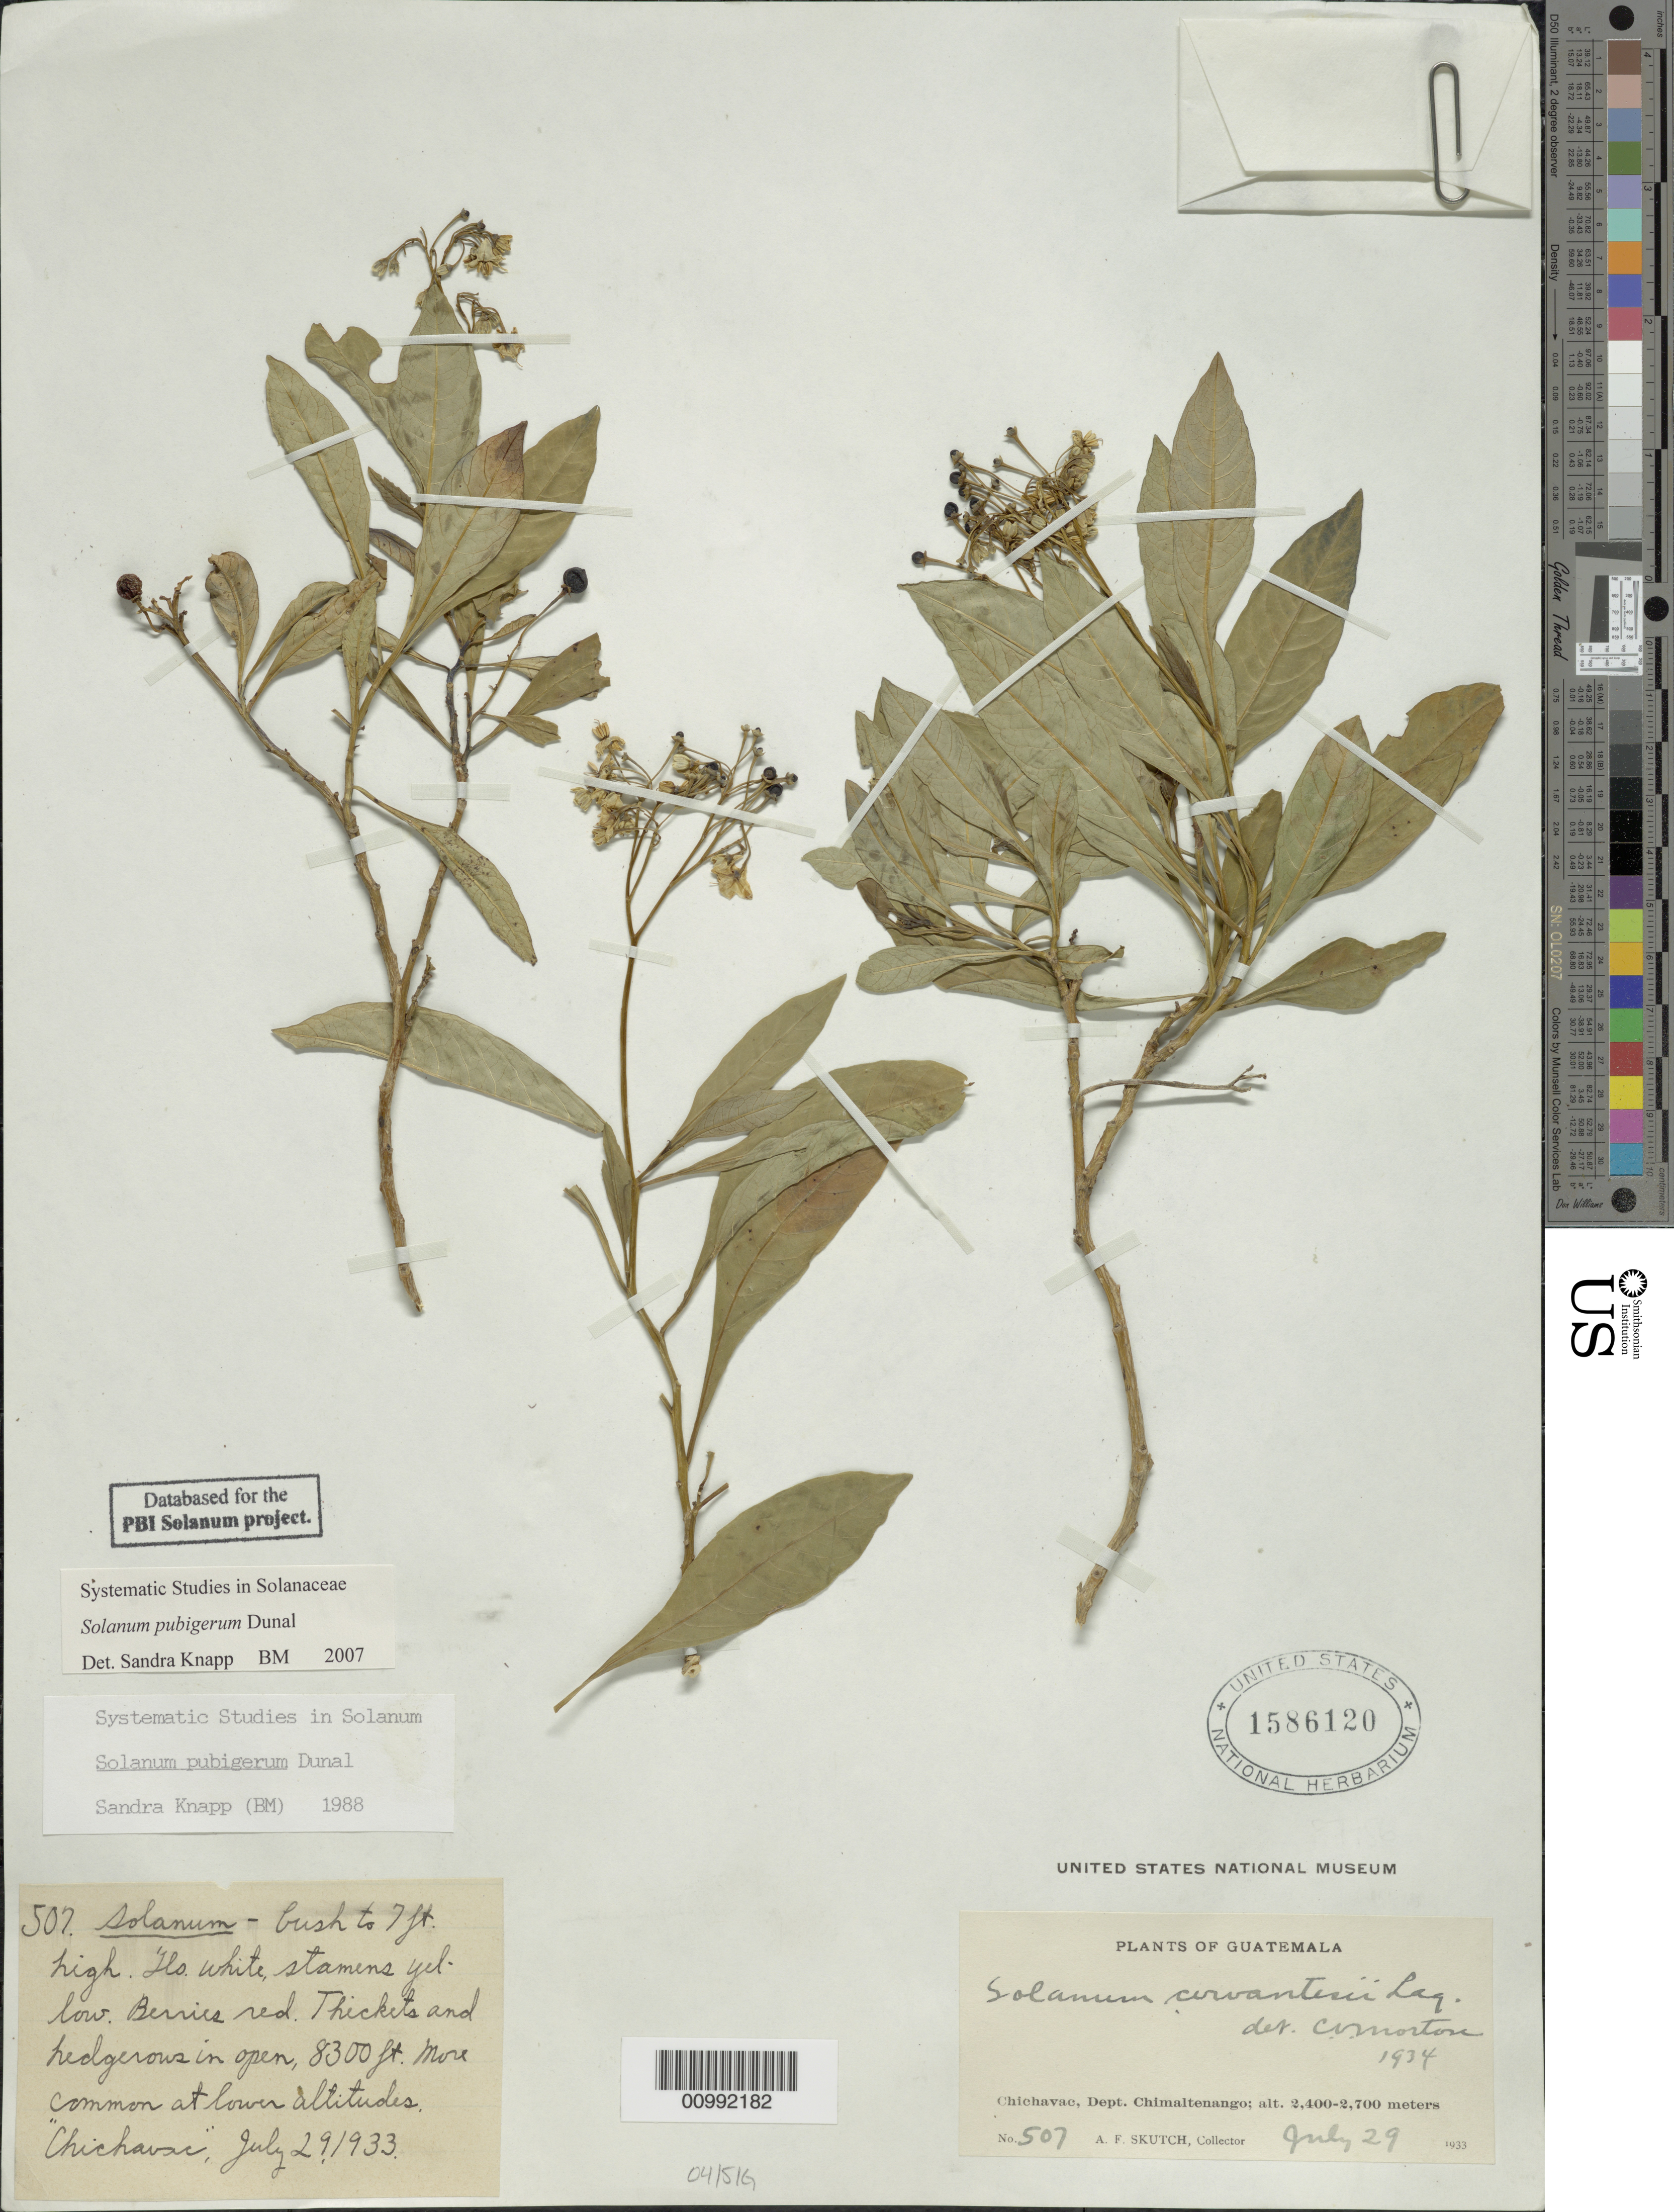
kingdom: Plantae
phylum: Tracheophyta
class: Magnoliopsida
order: Solanales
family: Solanaceae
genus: Solanum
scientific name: Solanum pubigerum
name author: Dunal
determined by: Knapp, S. D.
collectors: A. F. Skutch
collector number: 507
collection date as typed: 29 Jul 1933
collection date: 1933-07-29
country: Guatemala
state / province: Chimaltenango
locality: Chichavac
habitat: thickets and hedgerows in open, 8300 ft, more common at lower altitudes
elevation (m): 2400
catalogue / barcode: US 1586120